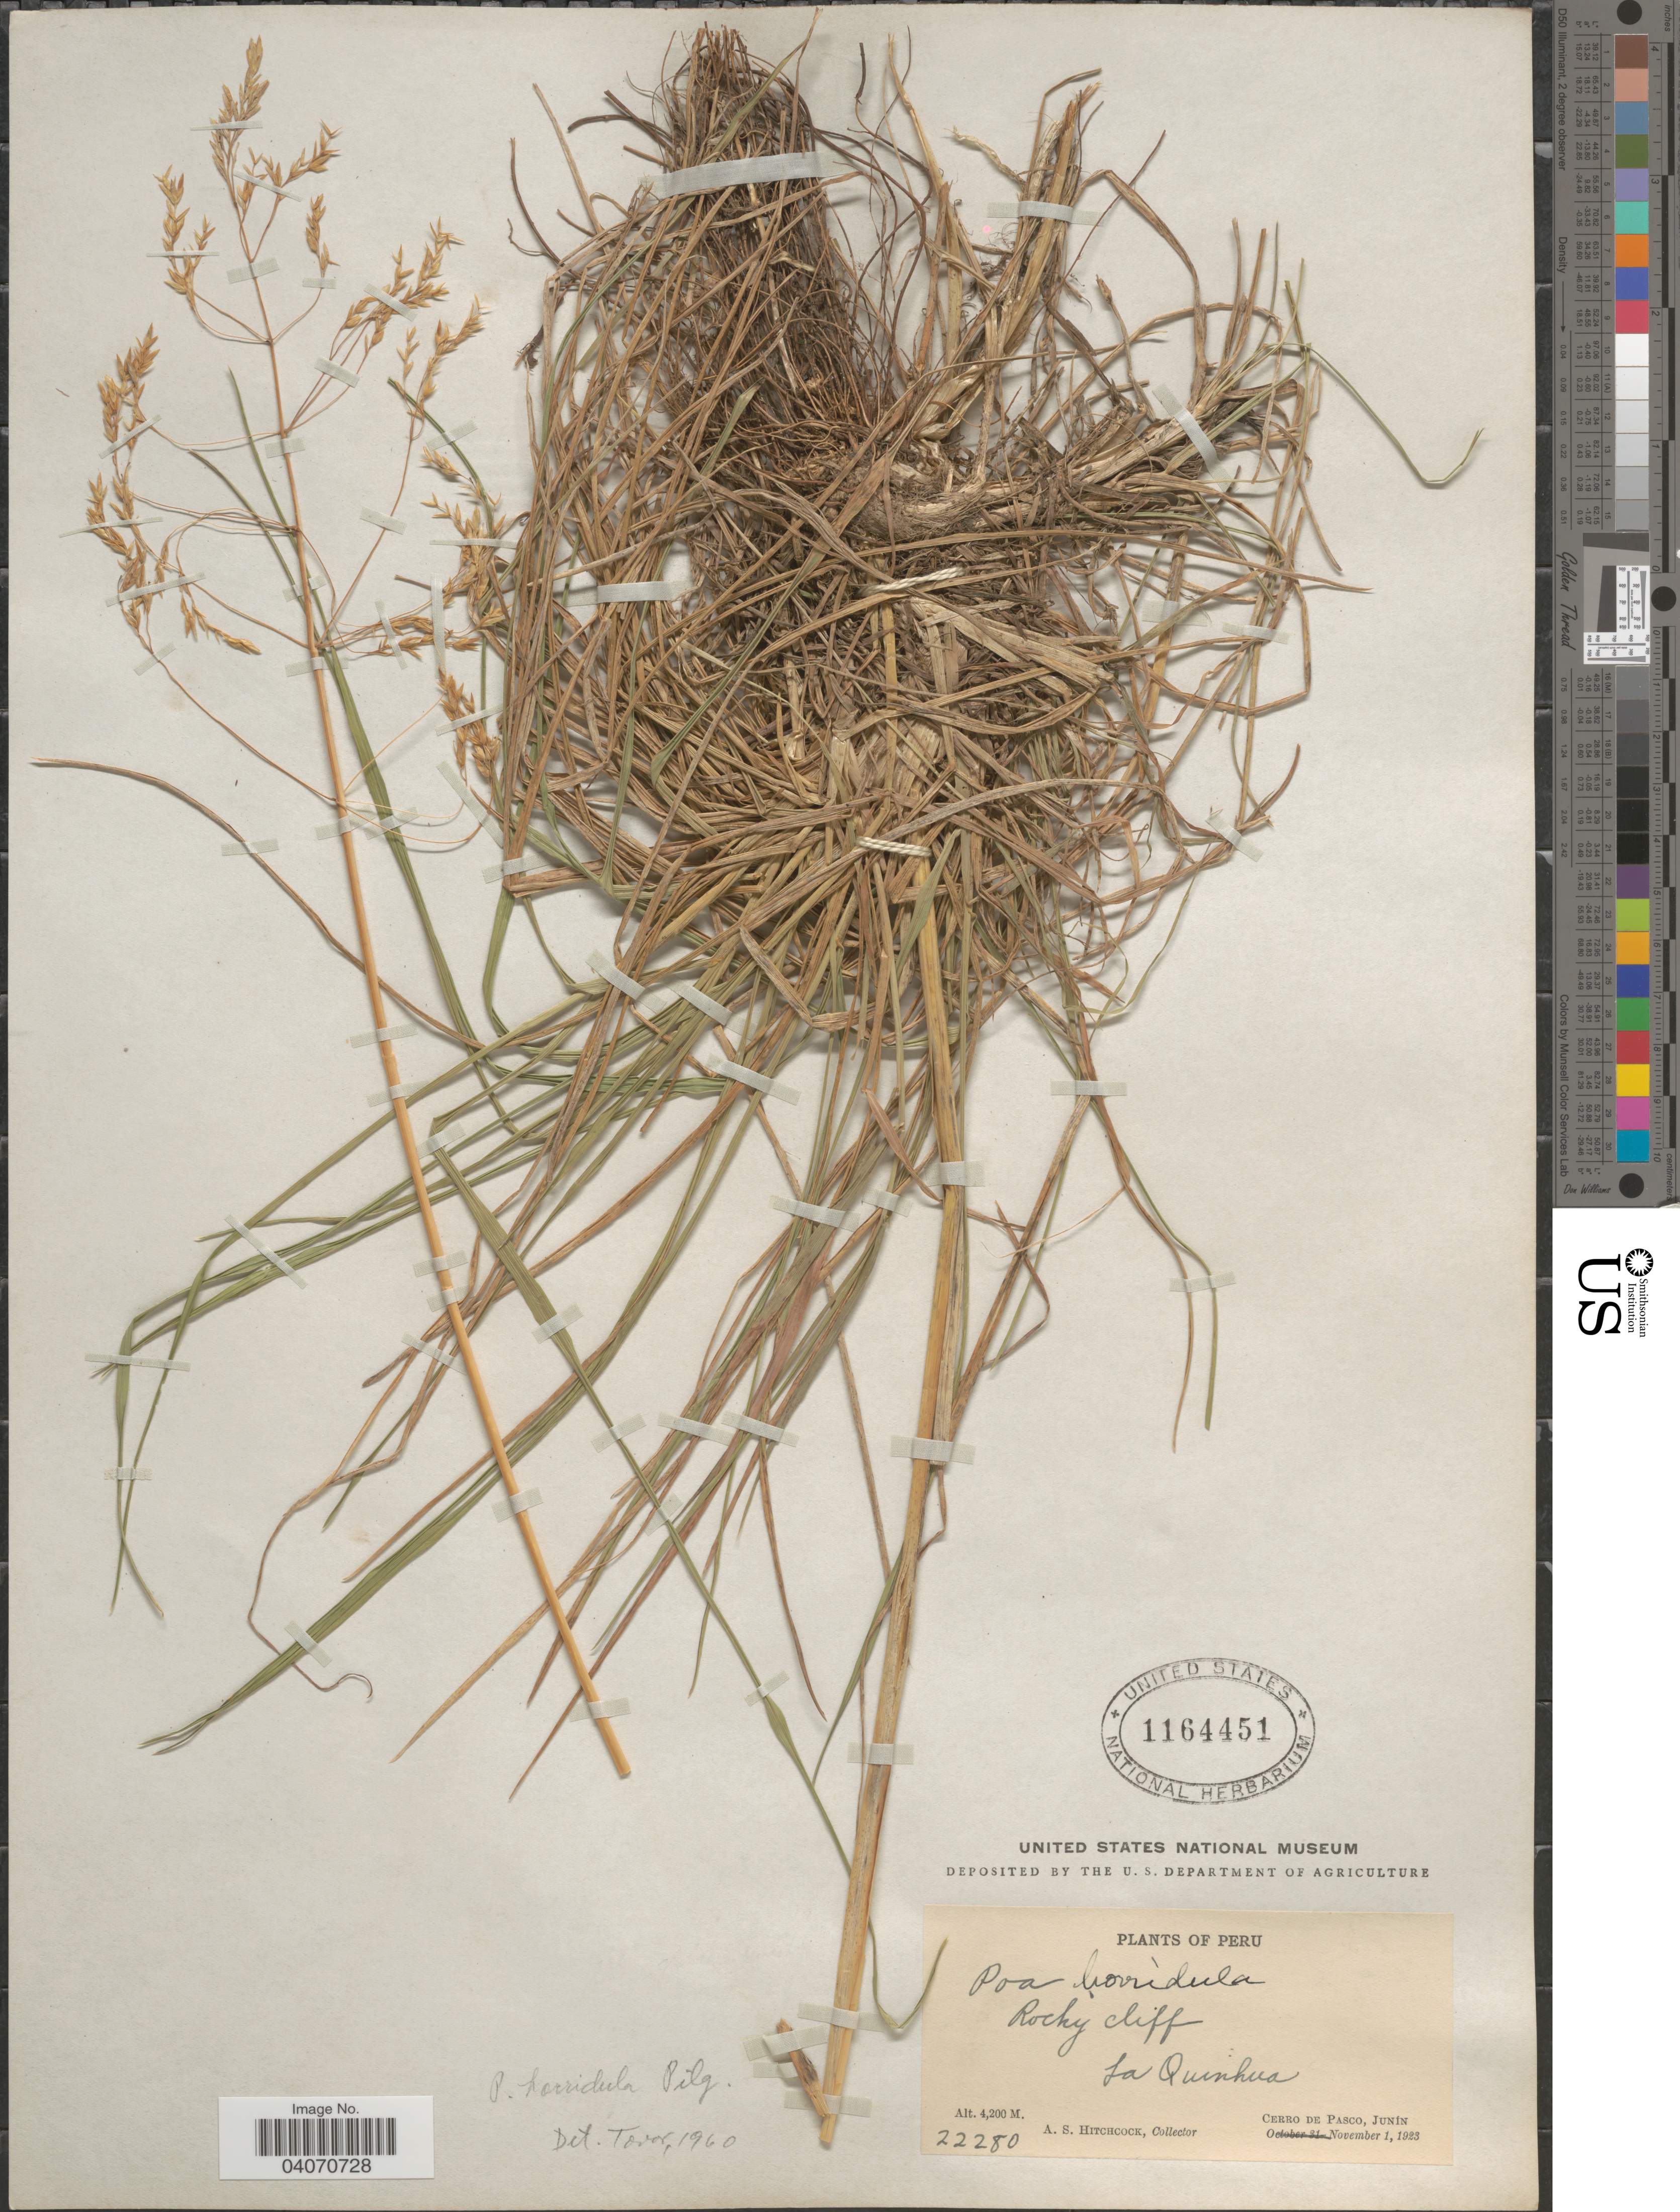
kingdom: Plantae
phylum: Tracheophyta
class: Liliopsida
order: Poales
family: Poaceae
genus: Poa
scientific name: Poa horridula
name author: Pilg.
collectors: A. S. Hitchcock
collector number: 22280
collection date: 1923-11-01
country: Peru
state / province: Junín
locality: La Quinhua. Cerro de Pasco.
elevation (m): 4200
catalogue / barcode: US 1164451